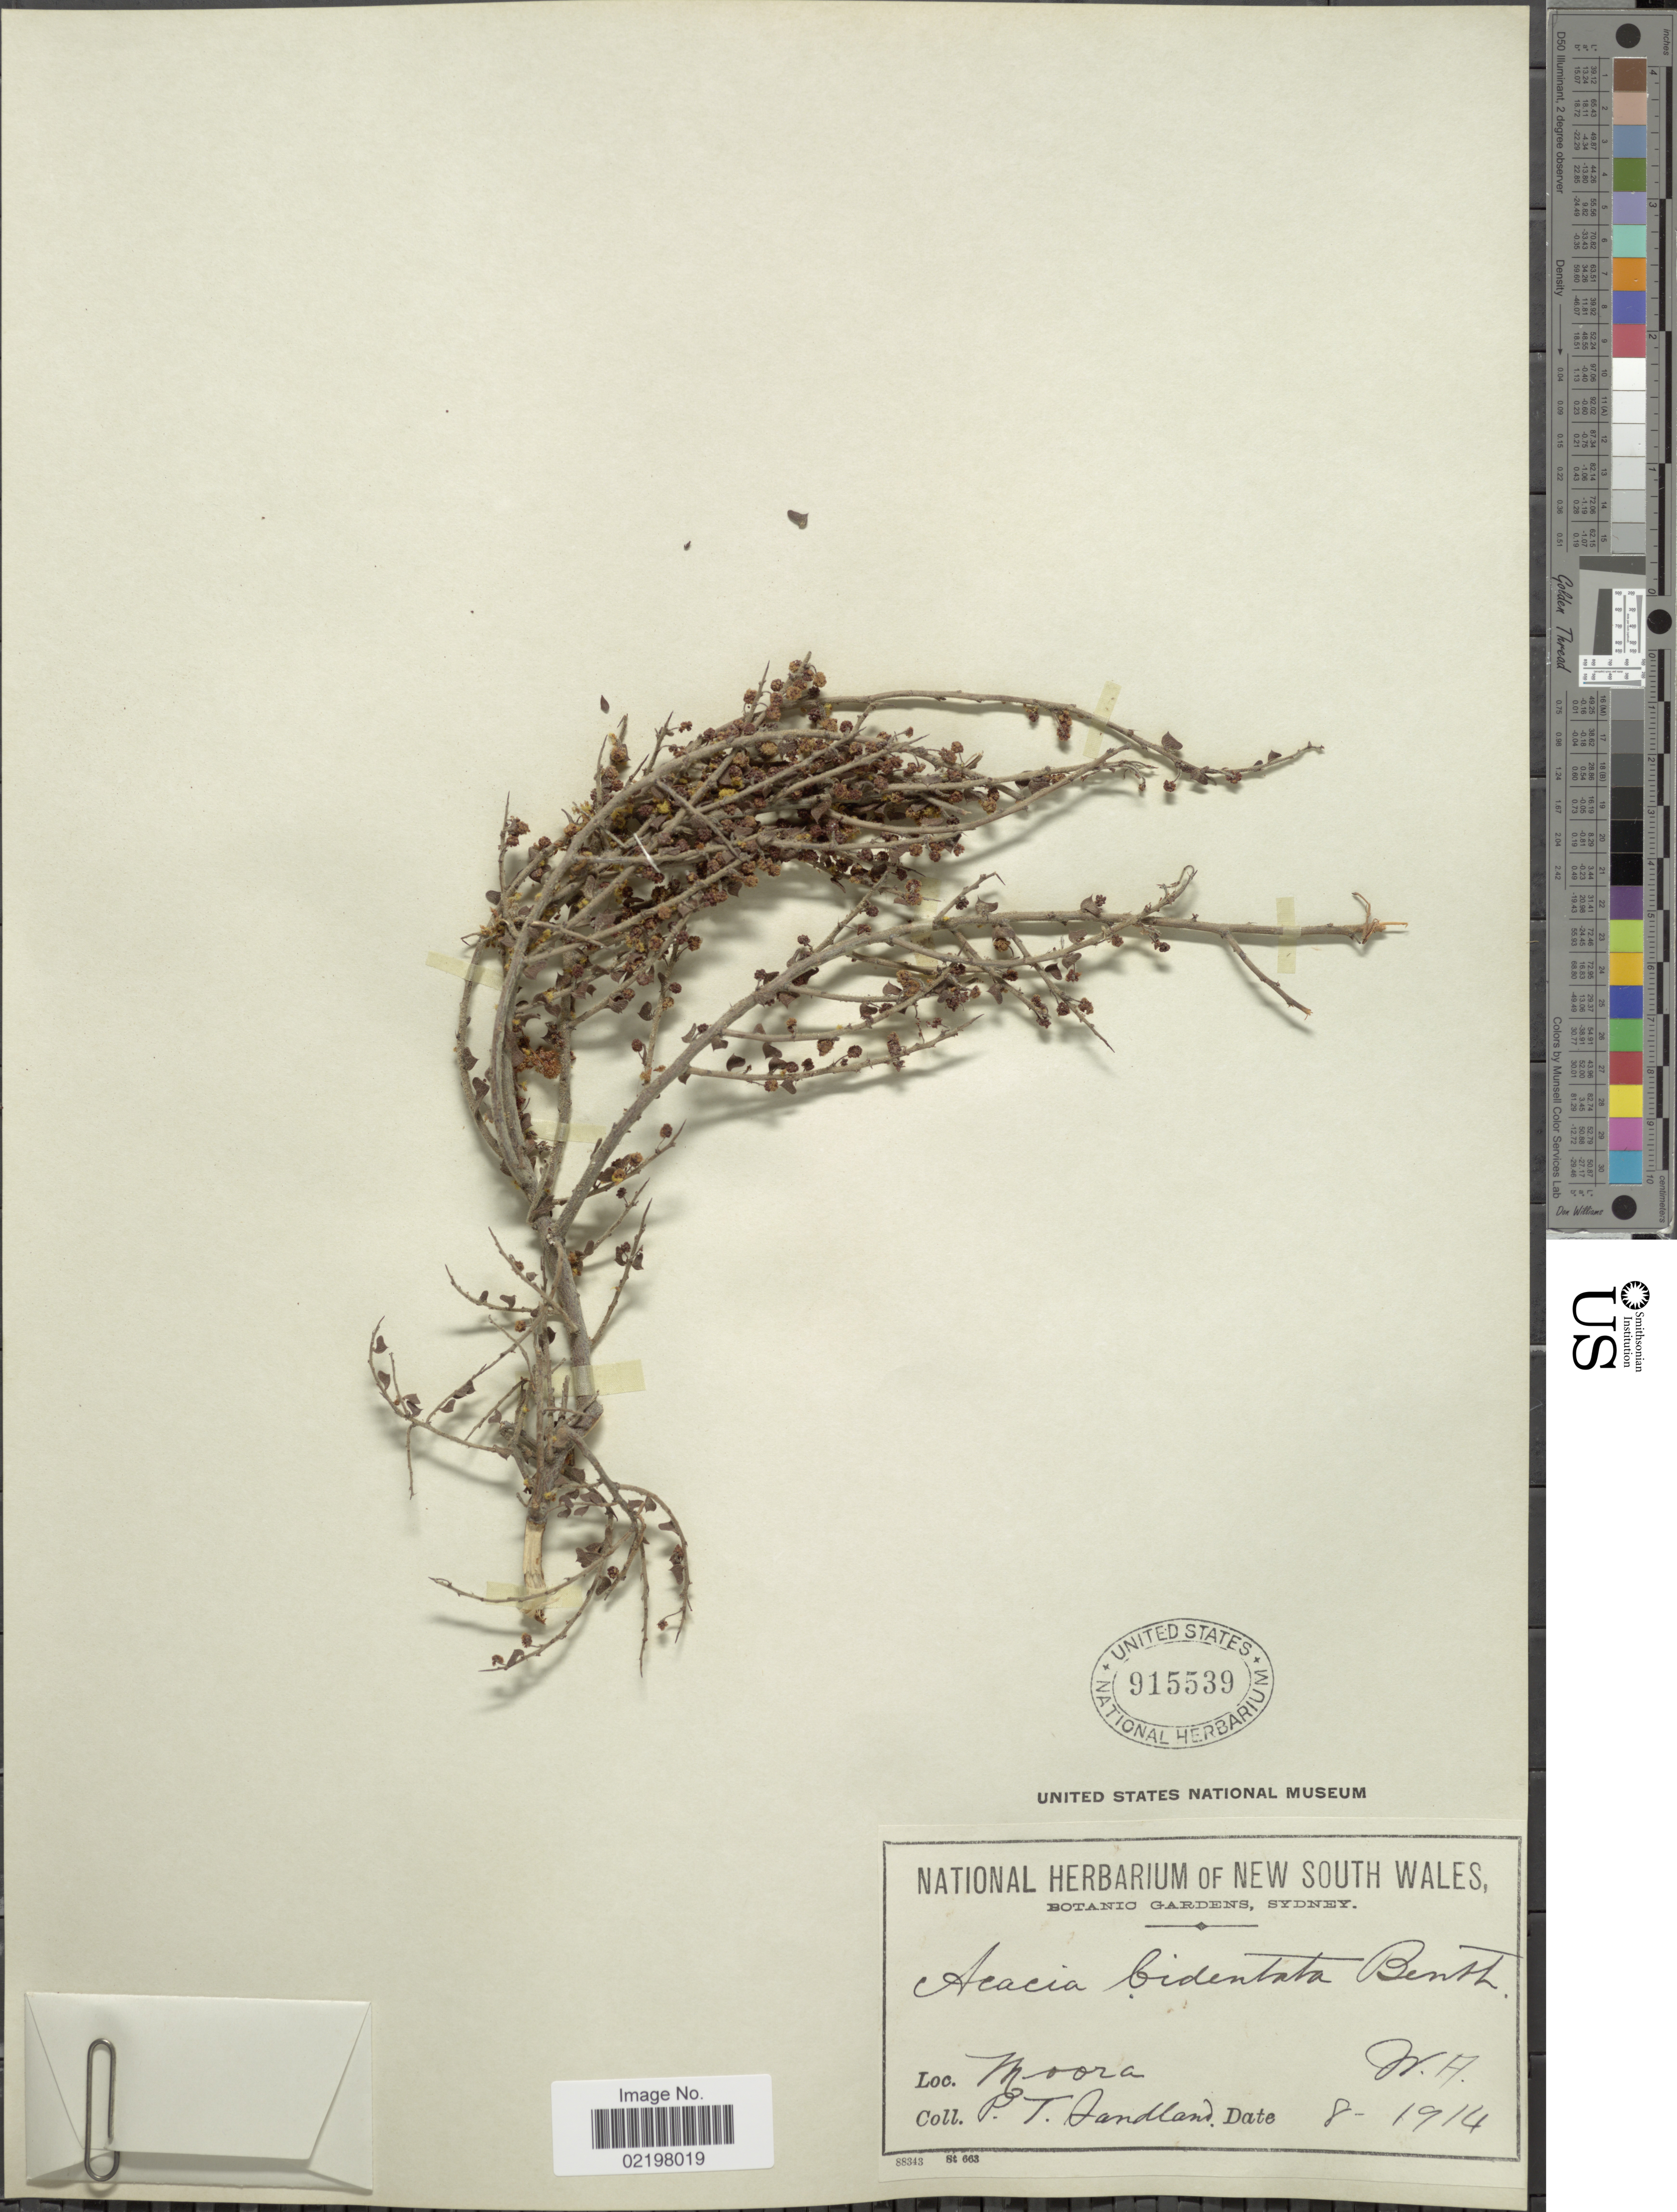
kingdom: Plantae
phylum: Tracheophyta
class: Magnoliopsida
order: Fabales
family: Fabaceae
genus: Acacia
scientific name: Acacia bidentata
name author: Benth.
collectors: P. Sandland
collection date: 1914-08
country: Australia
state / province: Western Australia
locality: Moora, W. A.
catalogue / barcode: US 915539